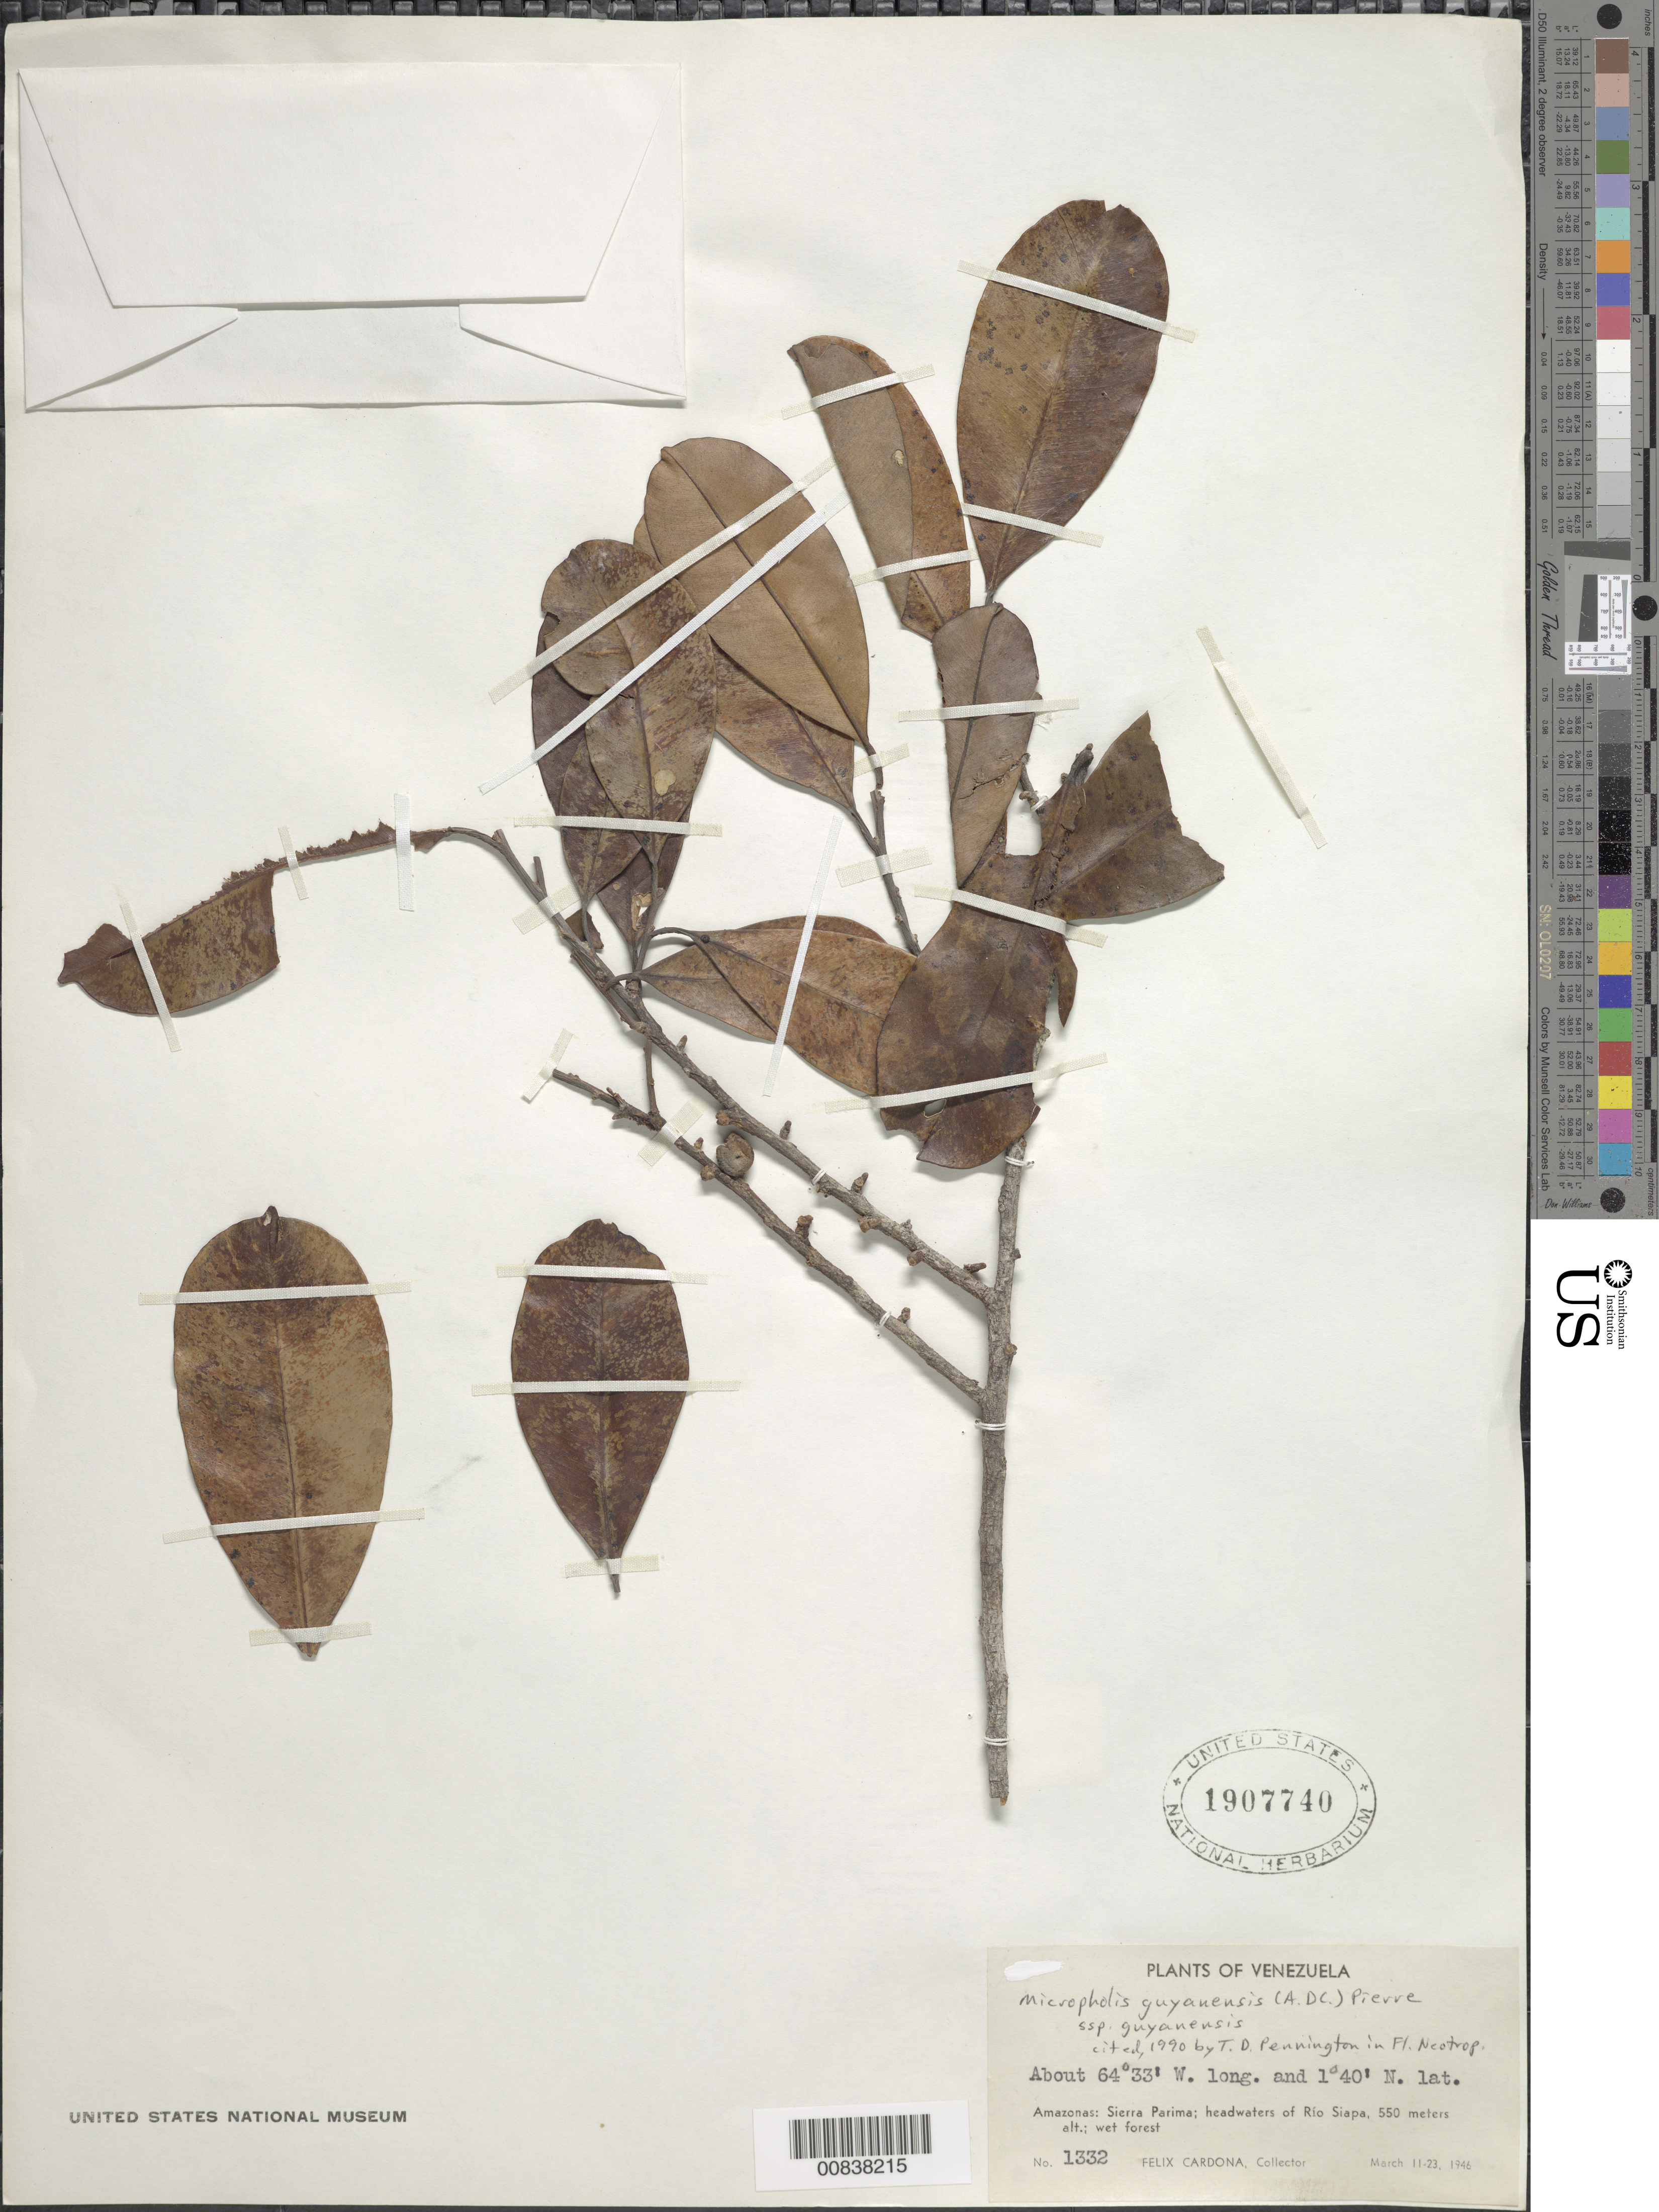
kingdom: Plantae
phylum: Tracheophyta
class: Magnoliopsida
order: Ericales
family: Sapotaceae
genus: Micropholis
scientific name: Micropholis guyanensis subsp. guyanensis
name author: (A. DC.) Pierre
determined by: Pennington, T. D., (K)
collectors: F. Cardona Puig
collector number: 1332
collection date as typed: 11-Mar-46 to 23-Mar-46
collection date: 1946-03-11/1946-03-23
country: Venezuela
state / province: Amazonas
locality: Sierra Parima, headwaters of Río Siapa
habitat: Wet forest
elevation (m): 550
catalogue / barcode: US 1907740